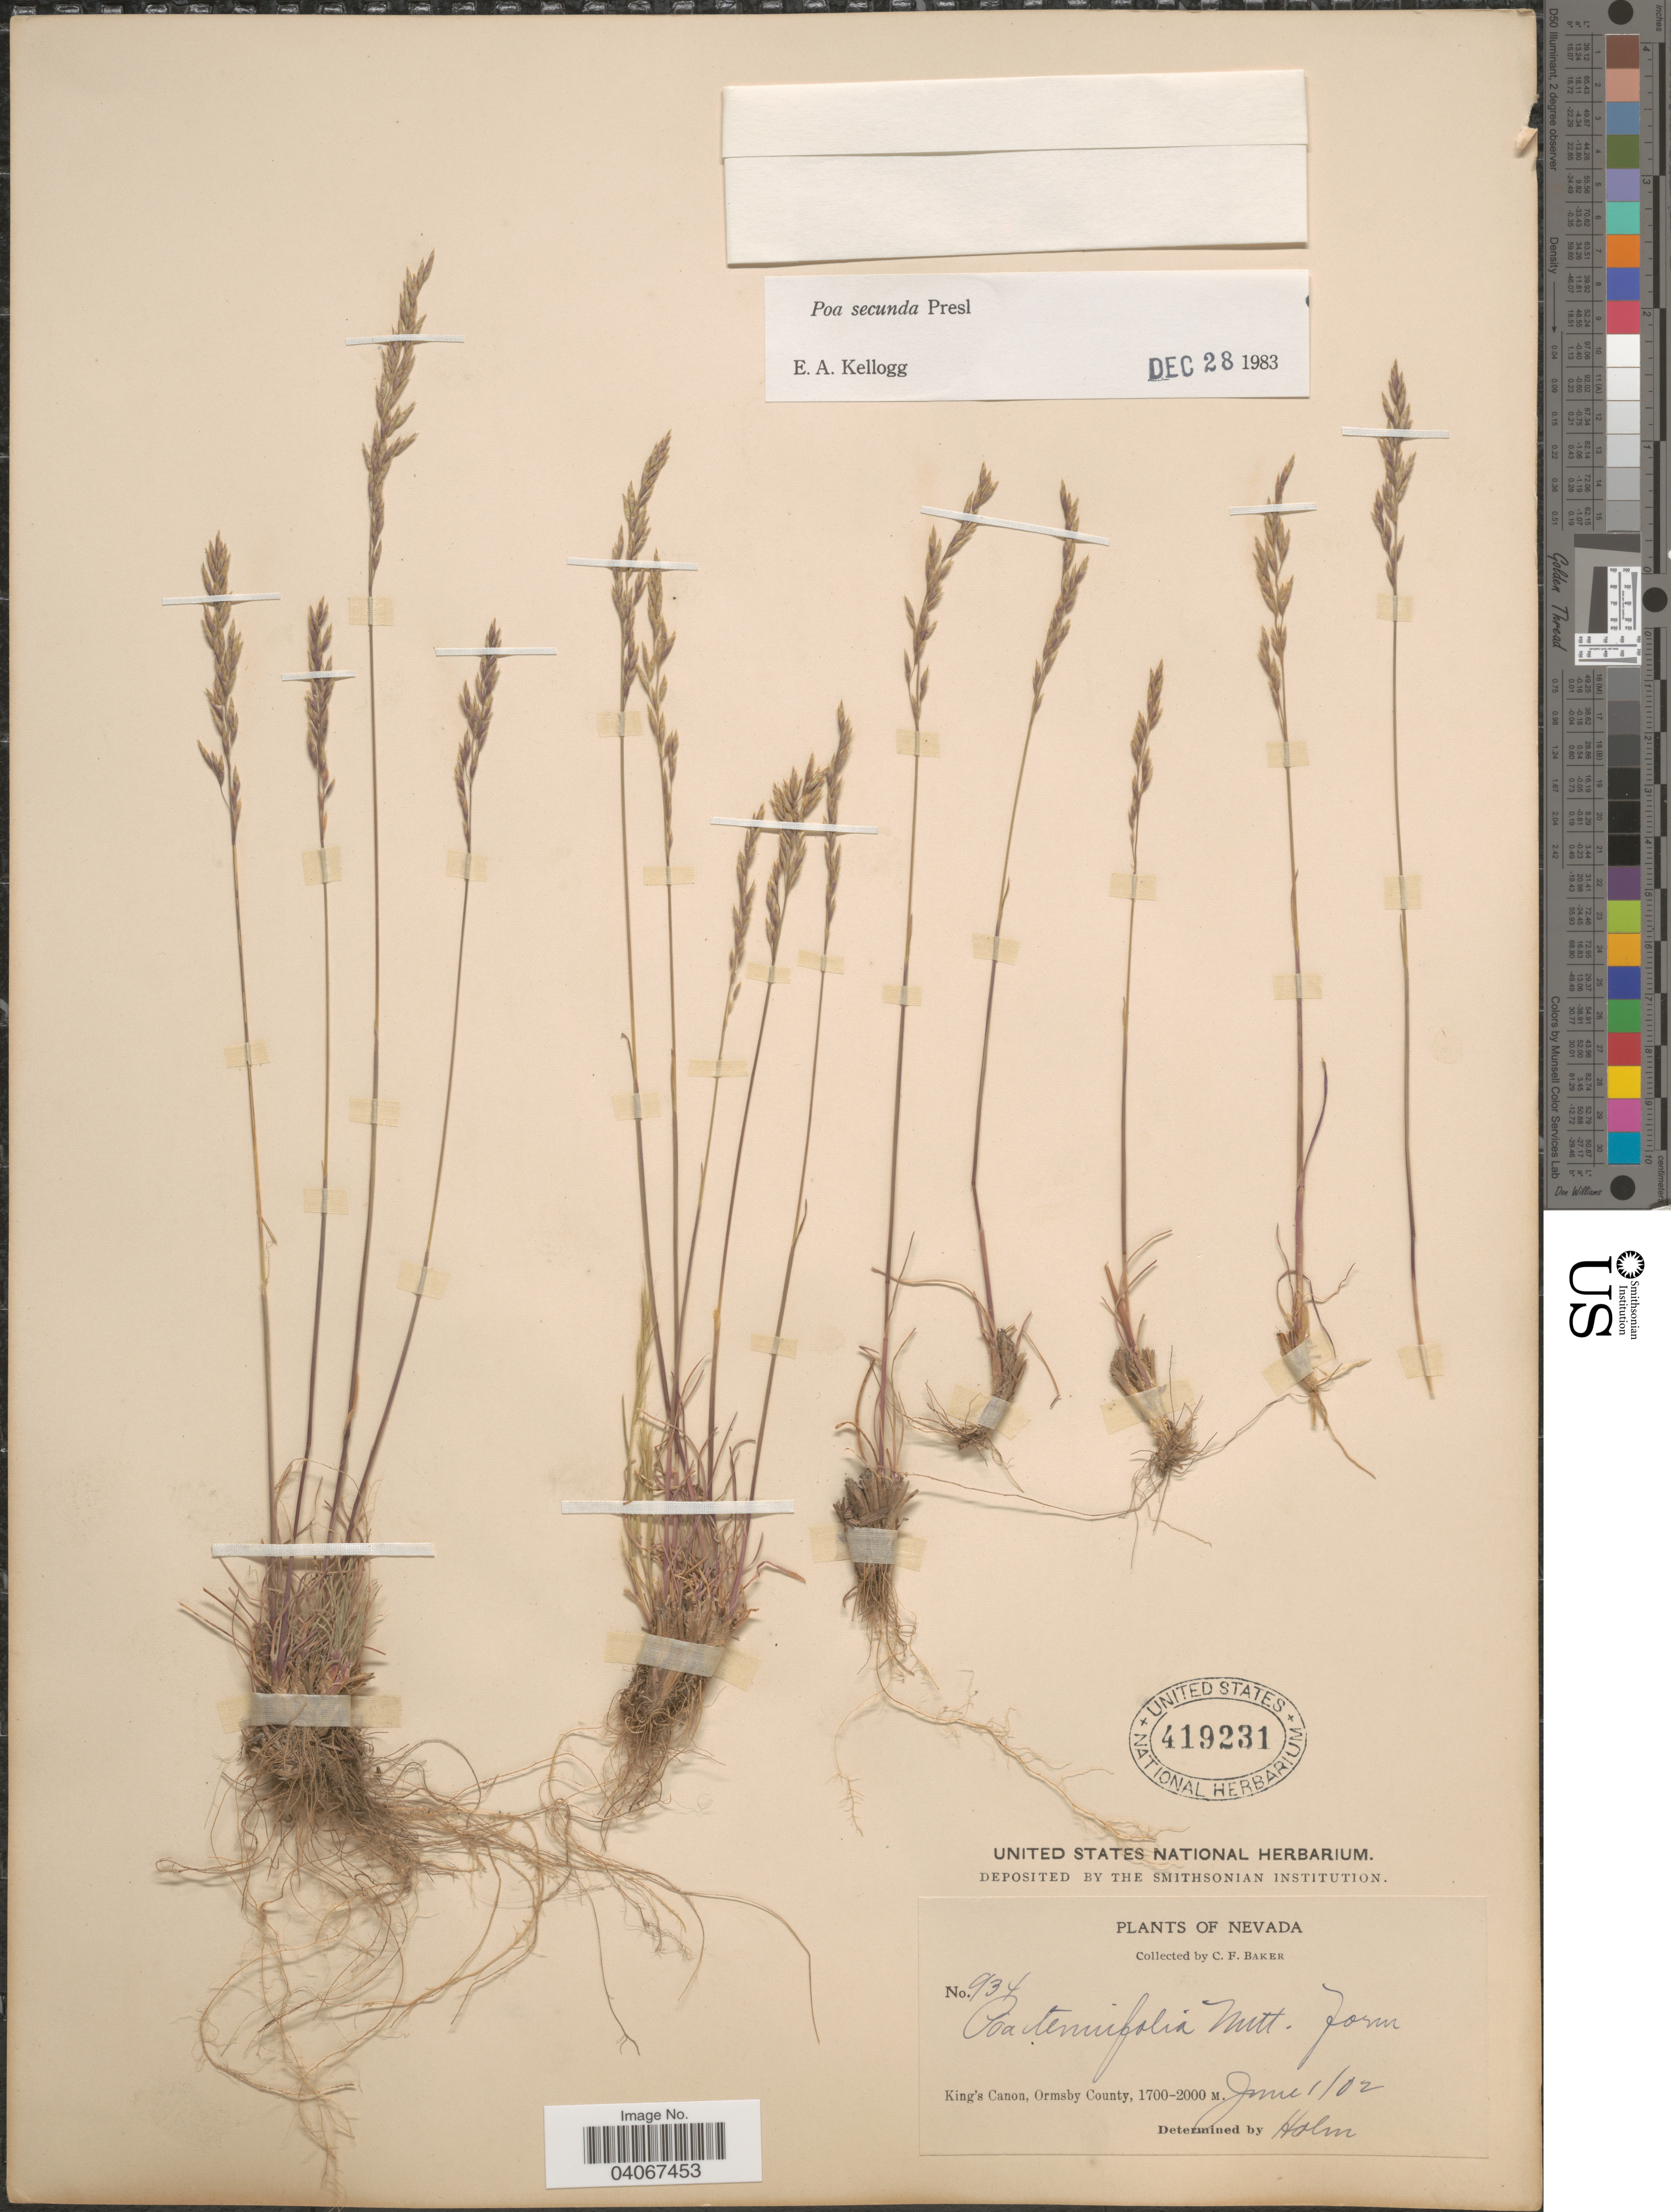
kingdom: Plantae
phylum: Tracheophyta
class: Liliopsida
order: Poales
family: Poaceae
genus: Poa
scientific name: Poa secunda subsp. secunda var. secunda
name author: J. Presl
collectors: C. F. Baker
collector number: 934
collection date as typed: Transcribed d/m/y: 1/6/2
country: United States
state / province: Nevada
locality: King's Canon, Ormsby County.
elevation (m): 1700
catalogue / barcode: US 419231